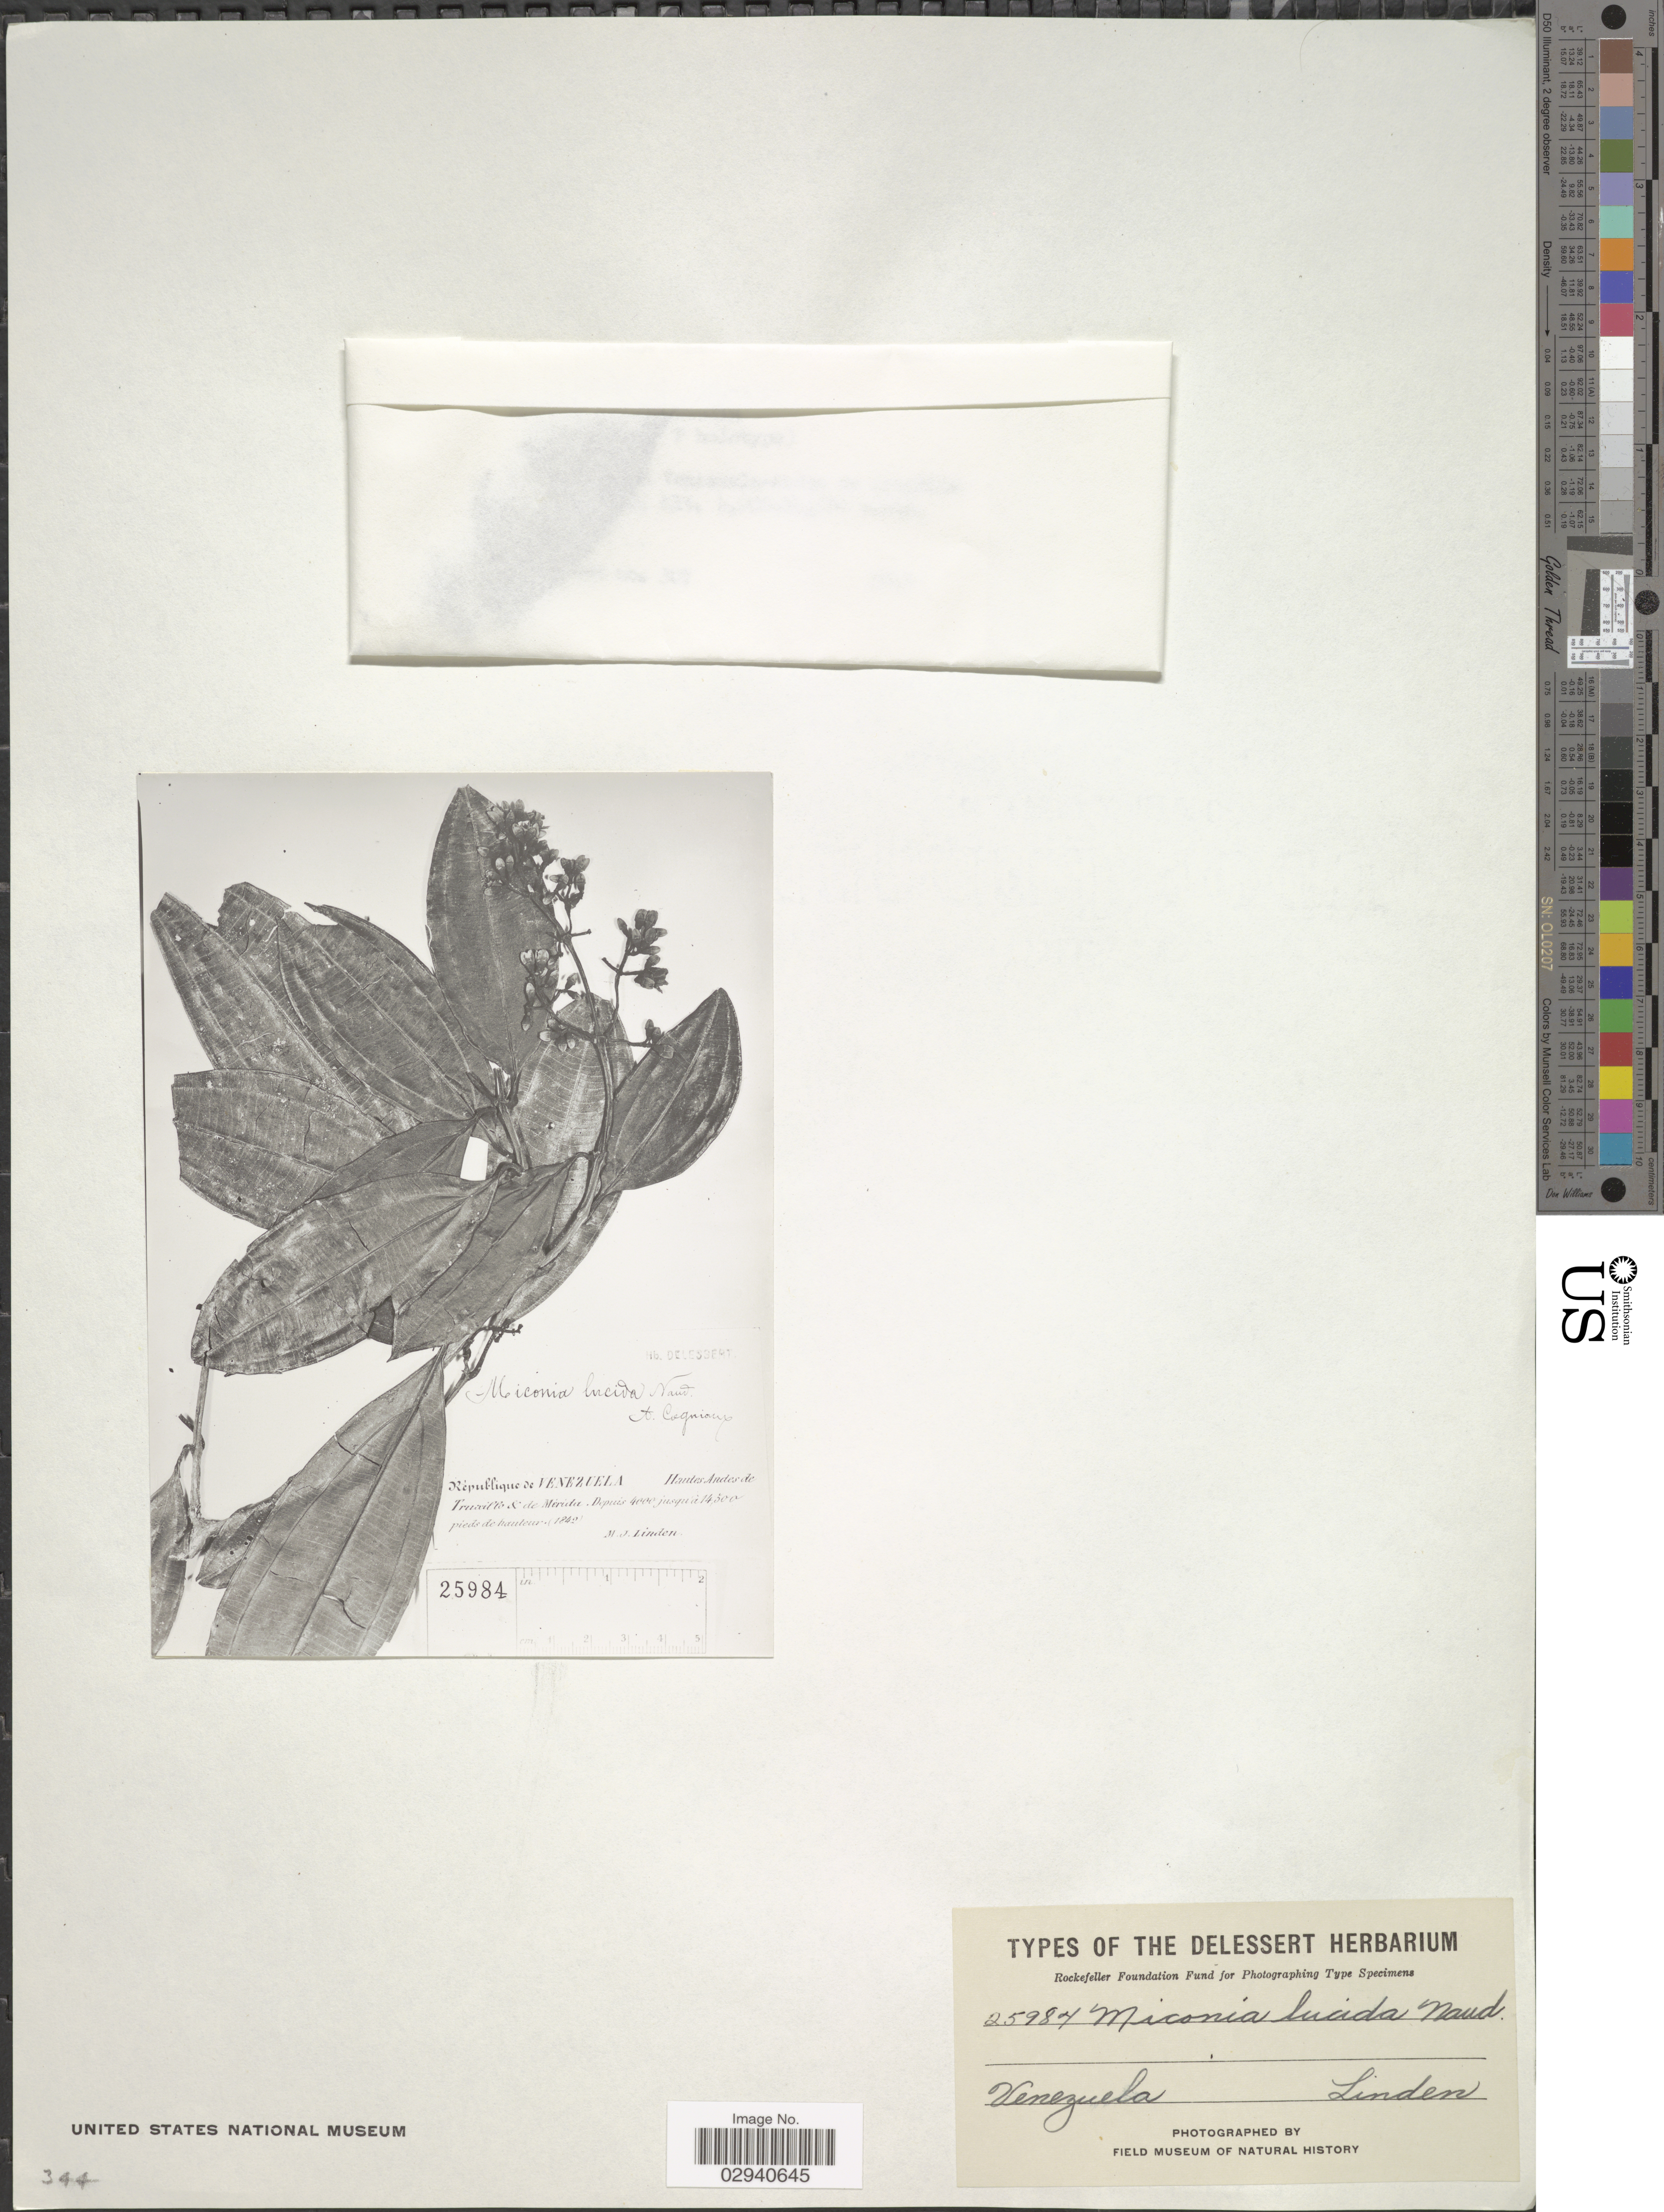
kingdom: Plantae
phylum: Tracheophyta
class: Magnoliopsida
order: Myrtales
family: Melastomataceae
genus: Miconia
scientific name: Miconia lucida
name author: Naudin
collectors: M. Linden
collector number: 25984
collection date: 1842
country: Venezuela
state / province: Mérida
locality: Hautes Andes de Truxillo & de Mérida.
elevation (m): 1219